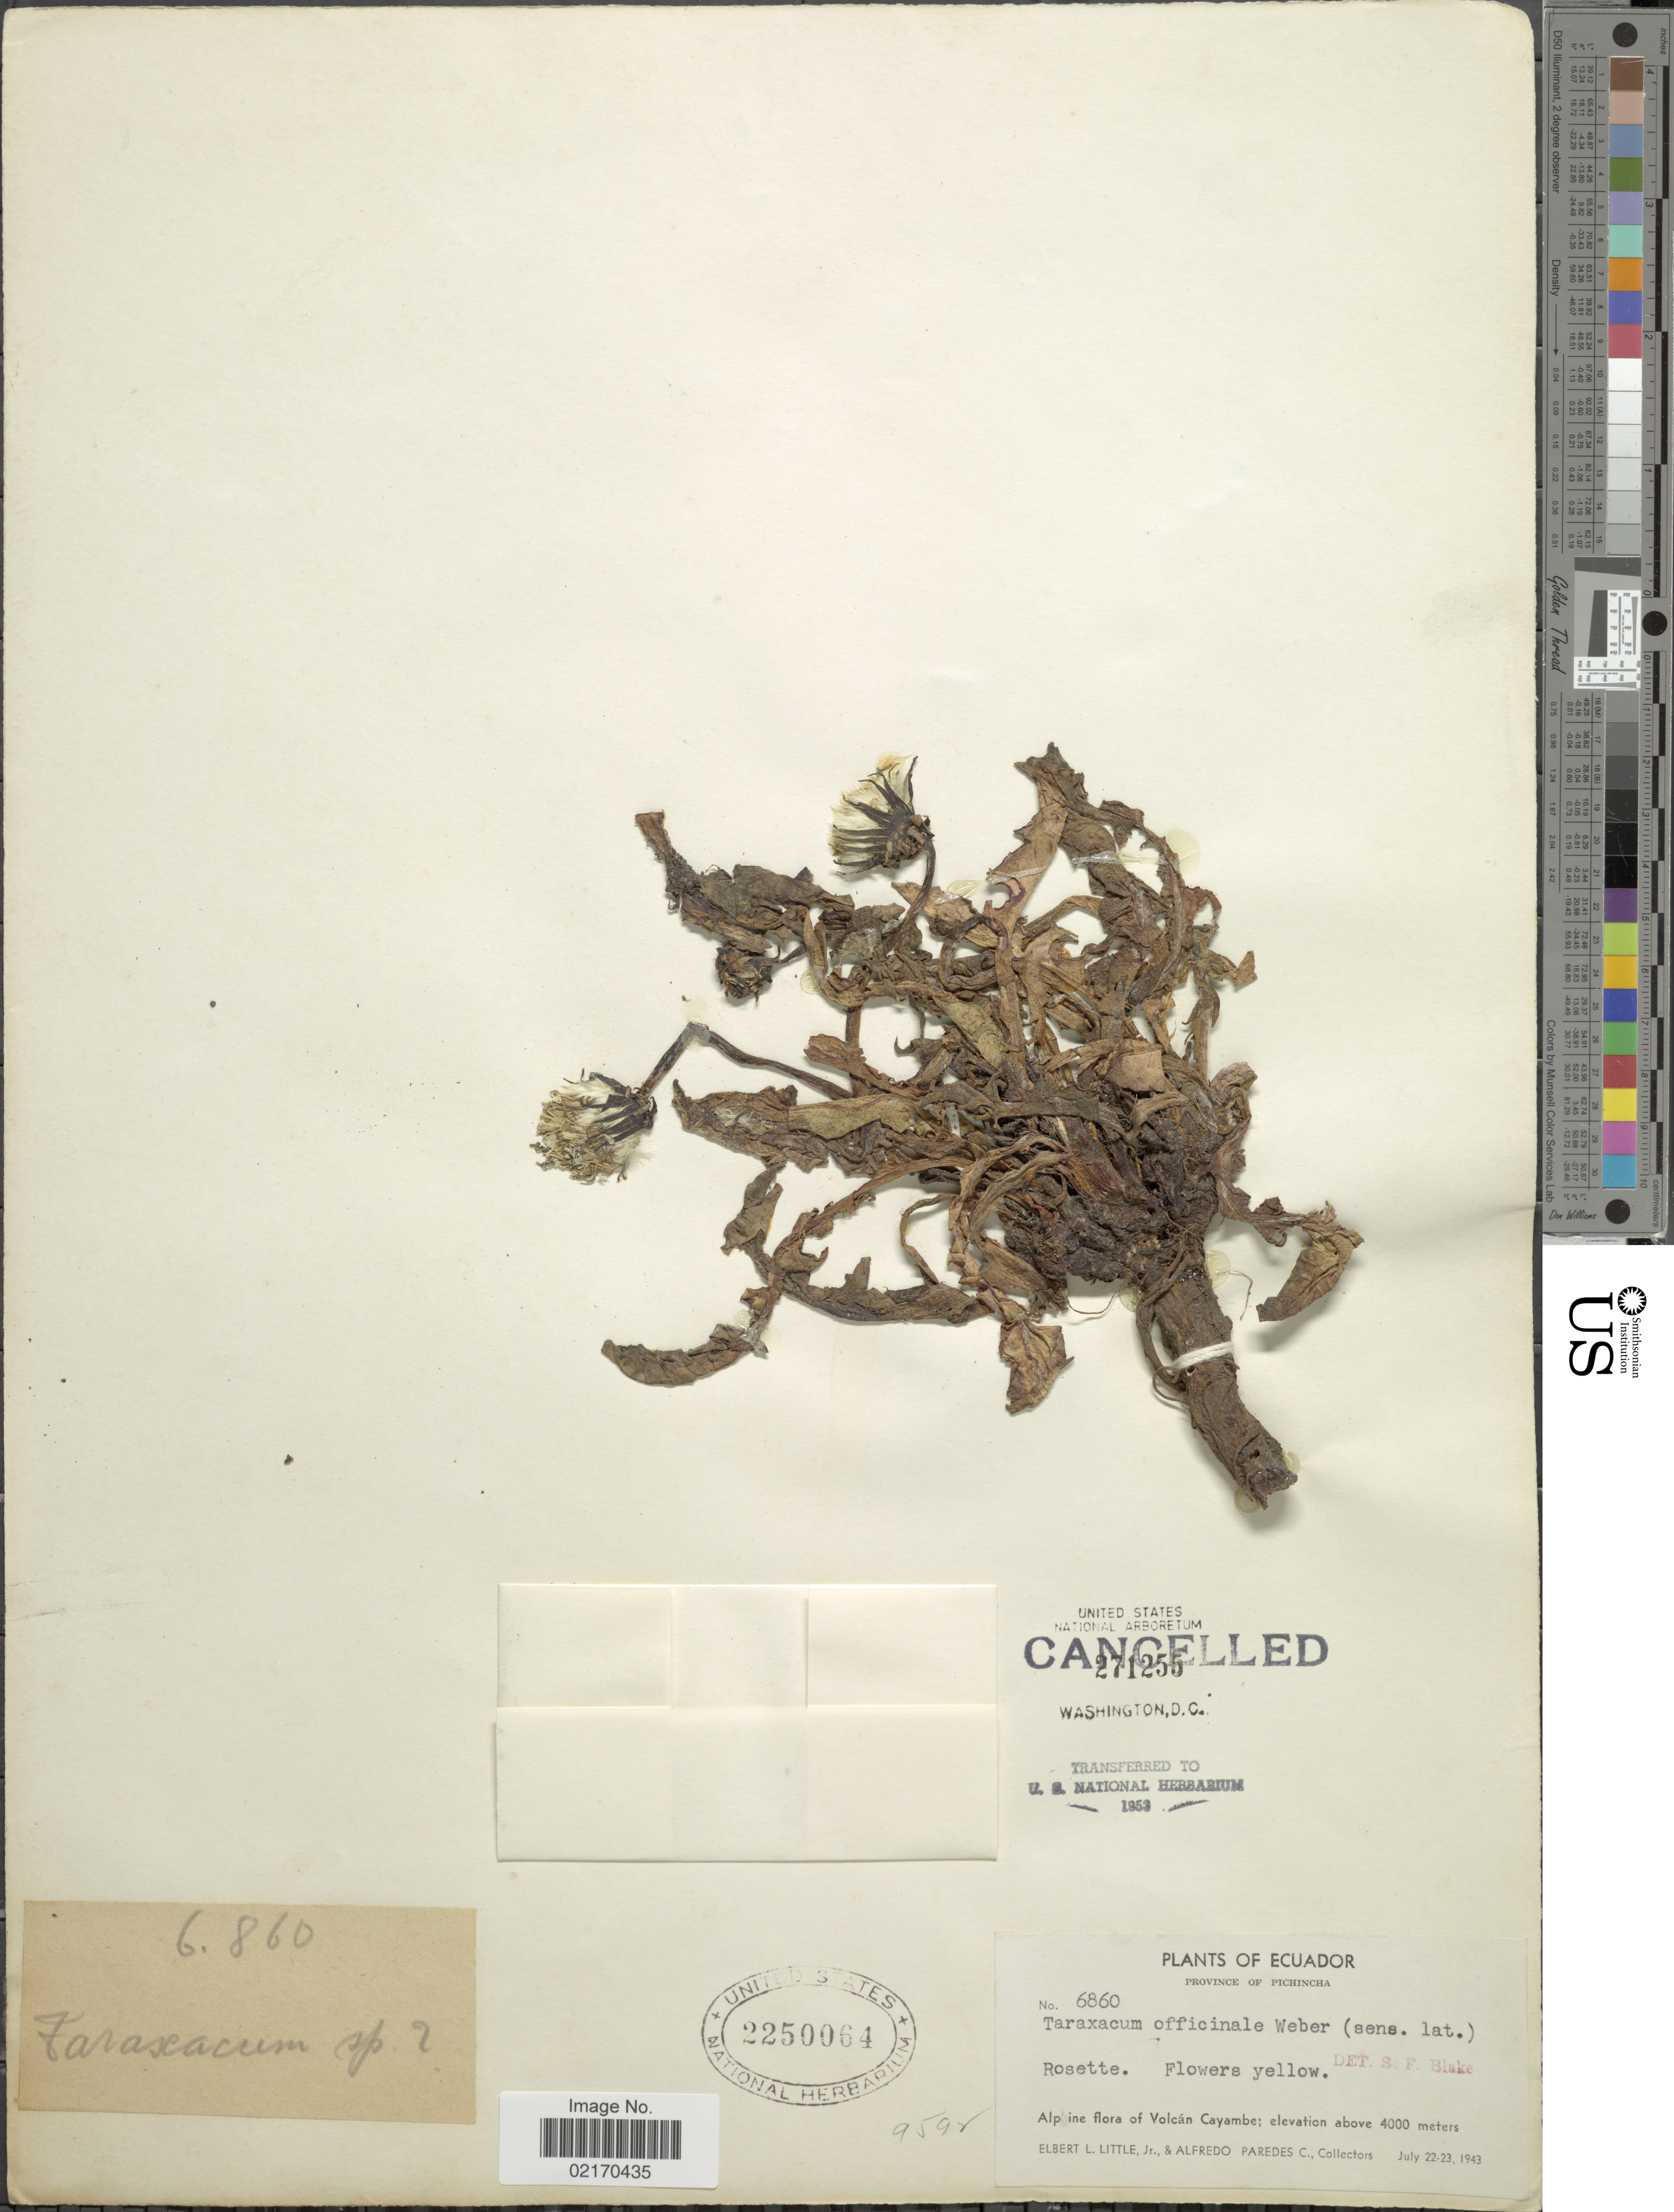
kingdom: Plantae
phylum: Tracheophyta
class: Magnoliopsida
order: Asterales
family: Asteraceae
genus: Taraxacum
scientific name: Taraxacum officinale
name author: G.H. Weber ex F.H. Wigg.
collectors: E. L. Little & A. Paredes C.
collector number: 6860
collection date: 1943-07-22/1943-07-23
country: Ecuador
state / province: Pichincha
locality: Alpine flora of Volcan Cayambe.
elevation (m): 4000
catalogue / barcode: US 2250064